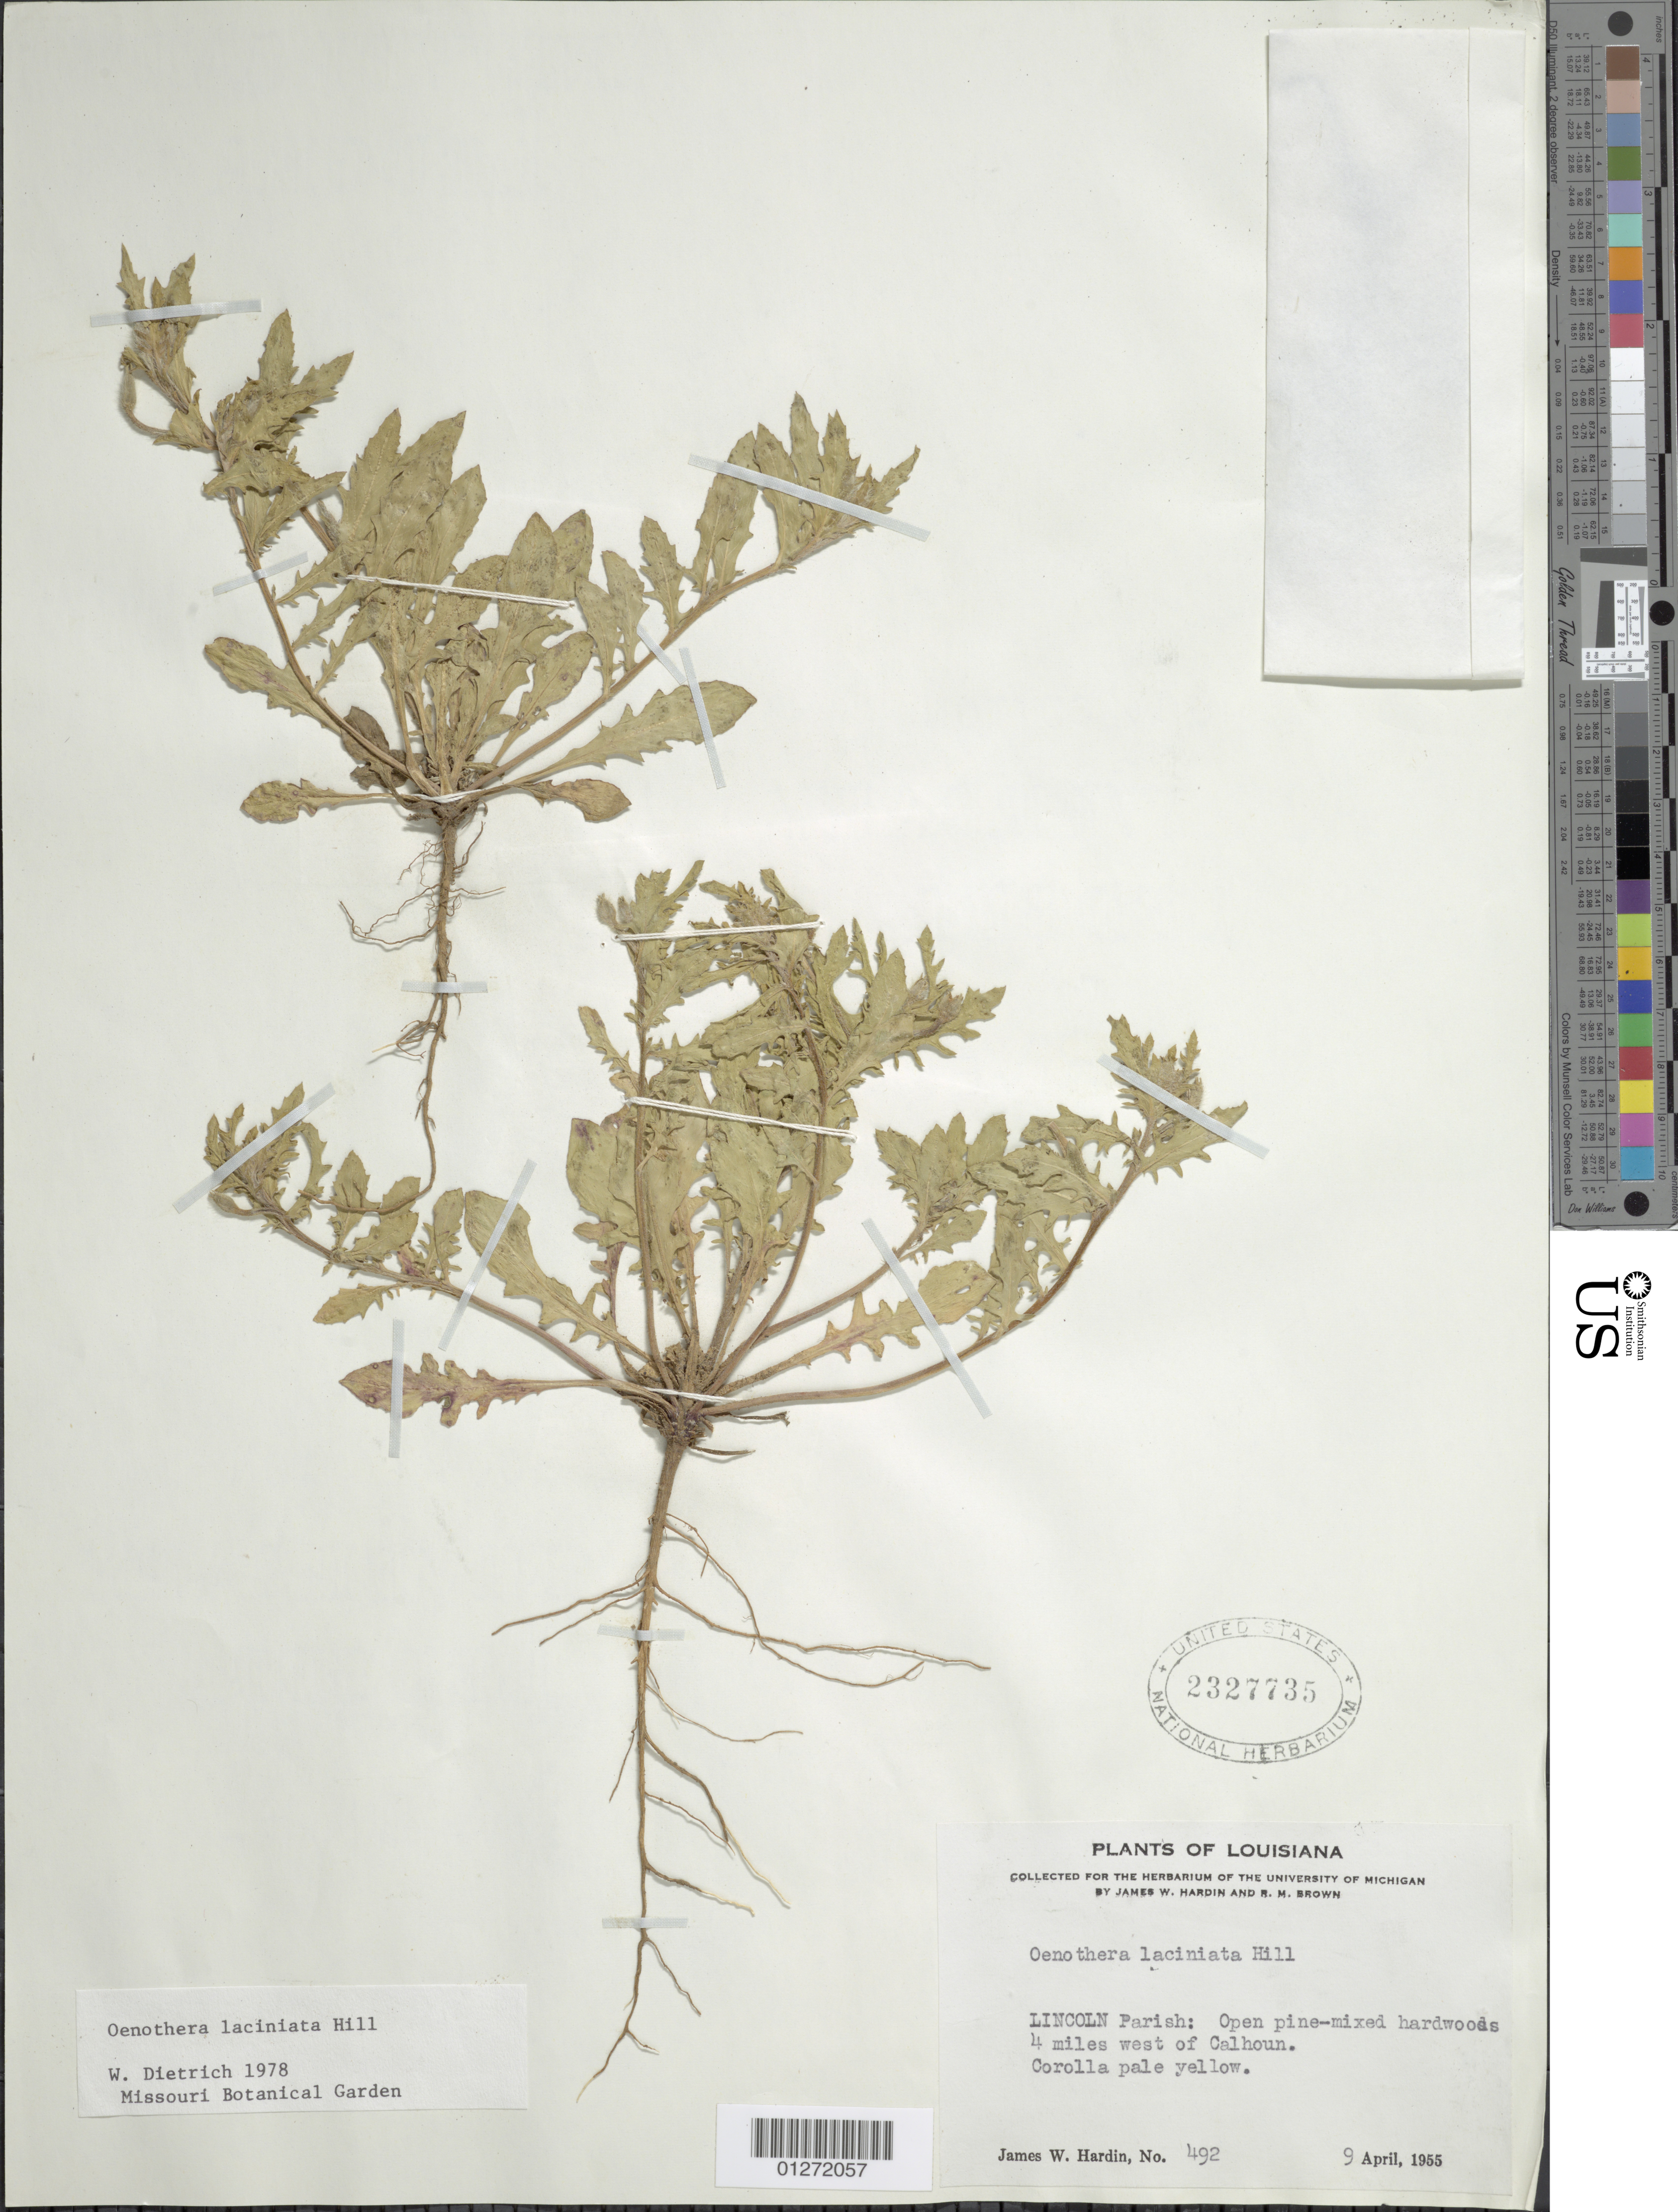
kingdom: Plantae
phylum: Tracheophyta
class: Magnoliopsida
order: Myrtales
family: Onagraceae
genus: Oenothera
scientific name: Oenothera laciniata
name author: Hill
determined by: Dietrich, W.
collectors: J. W. Hardin & R. M. Brown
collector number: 492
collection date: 1955-04-09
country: United States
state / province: Louisiana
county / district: Lincoln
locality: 4 mi W of Calhoun.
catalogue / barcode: US 2327735